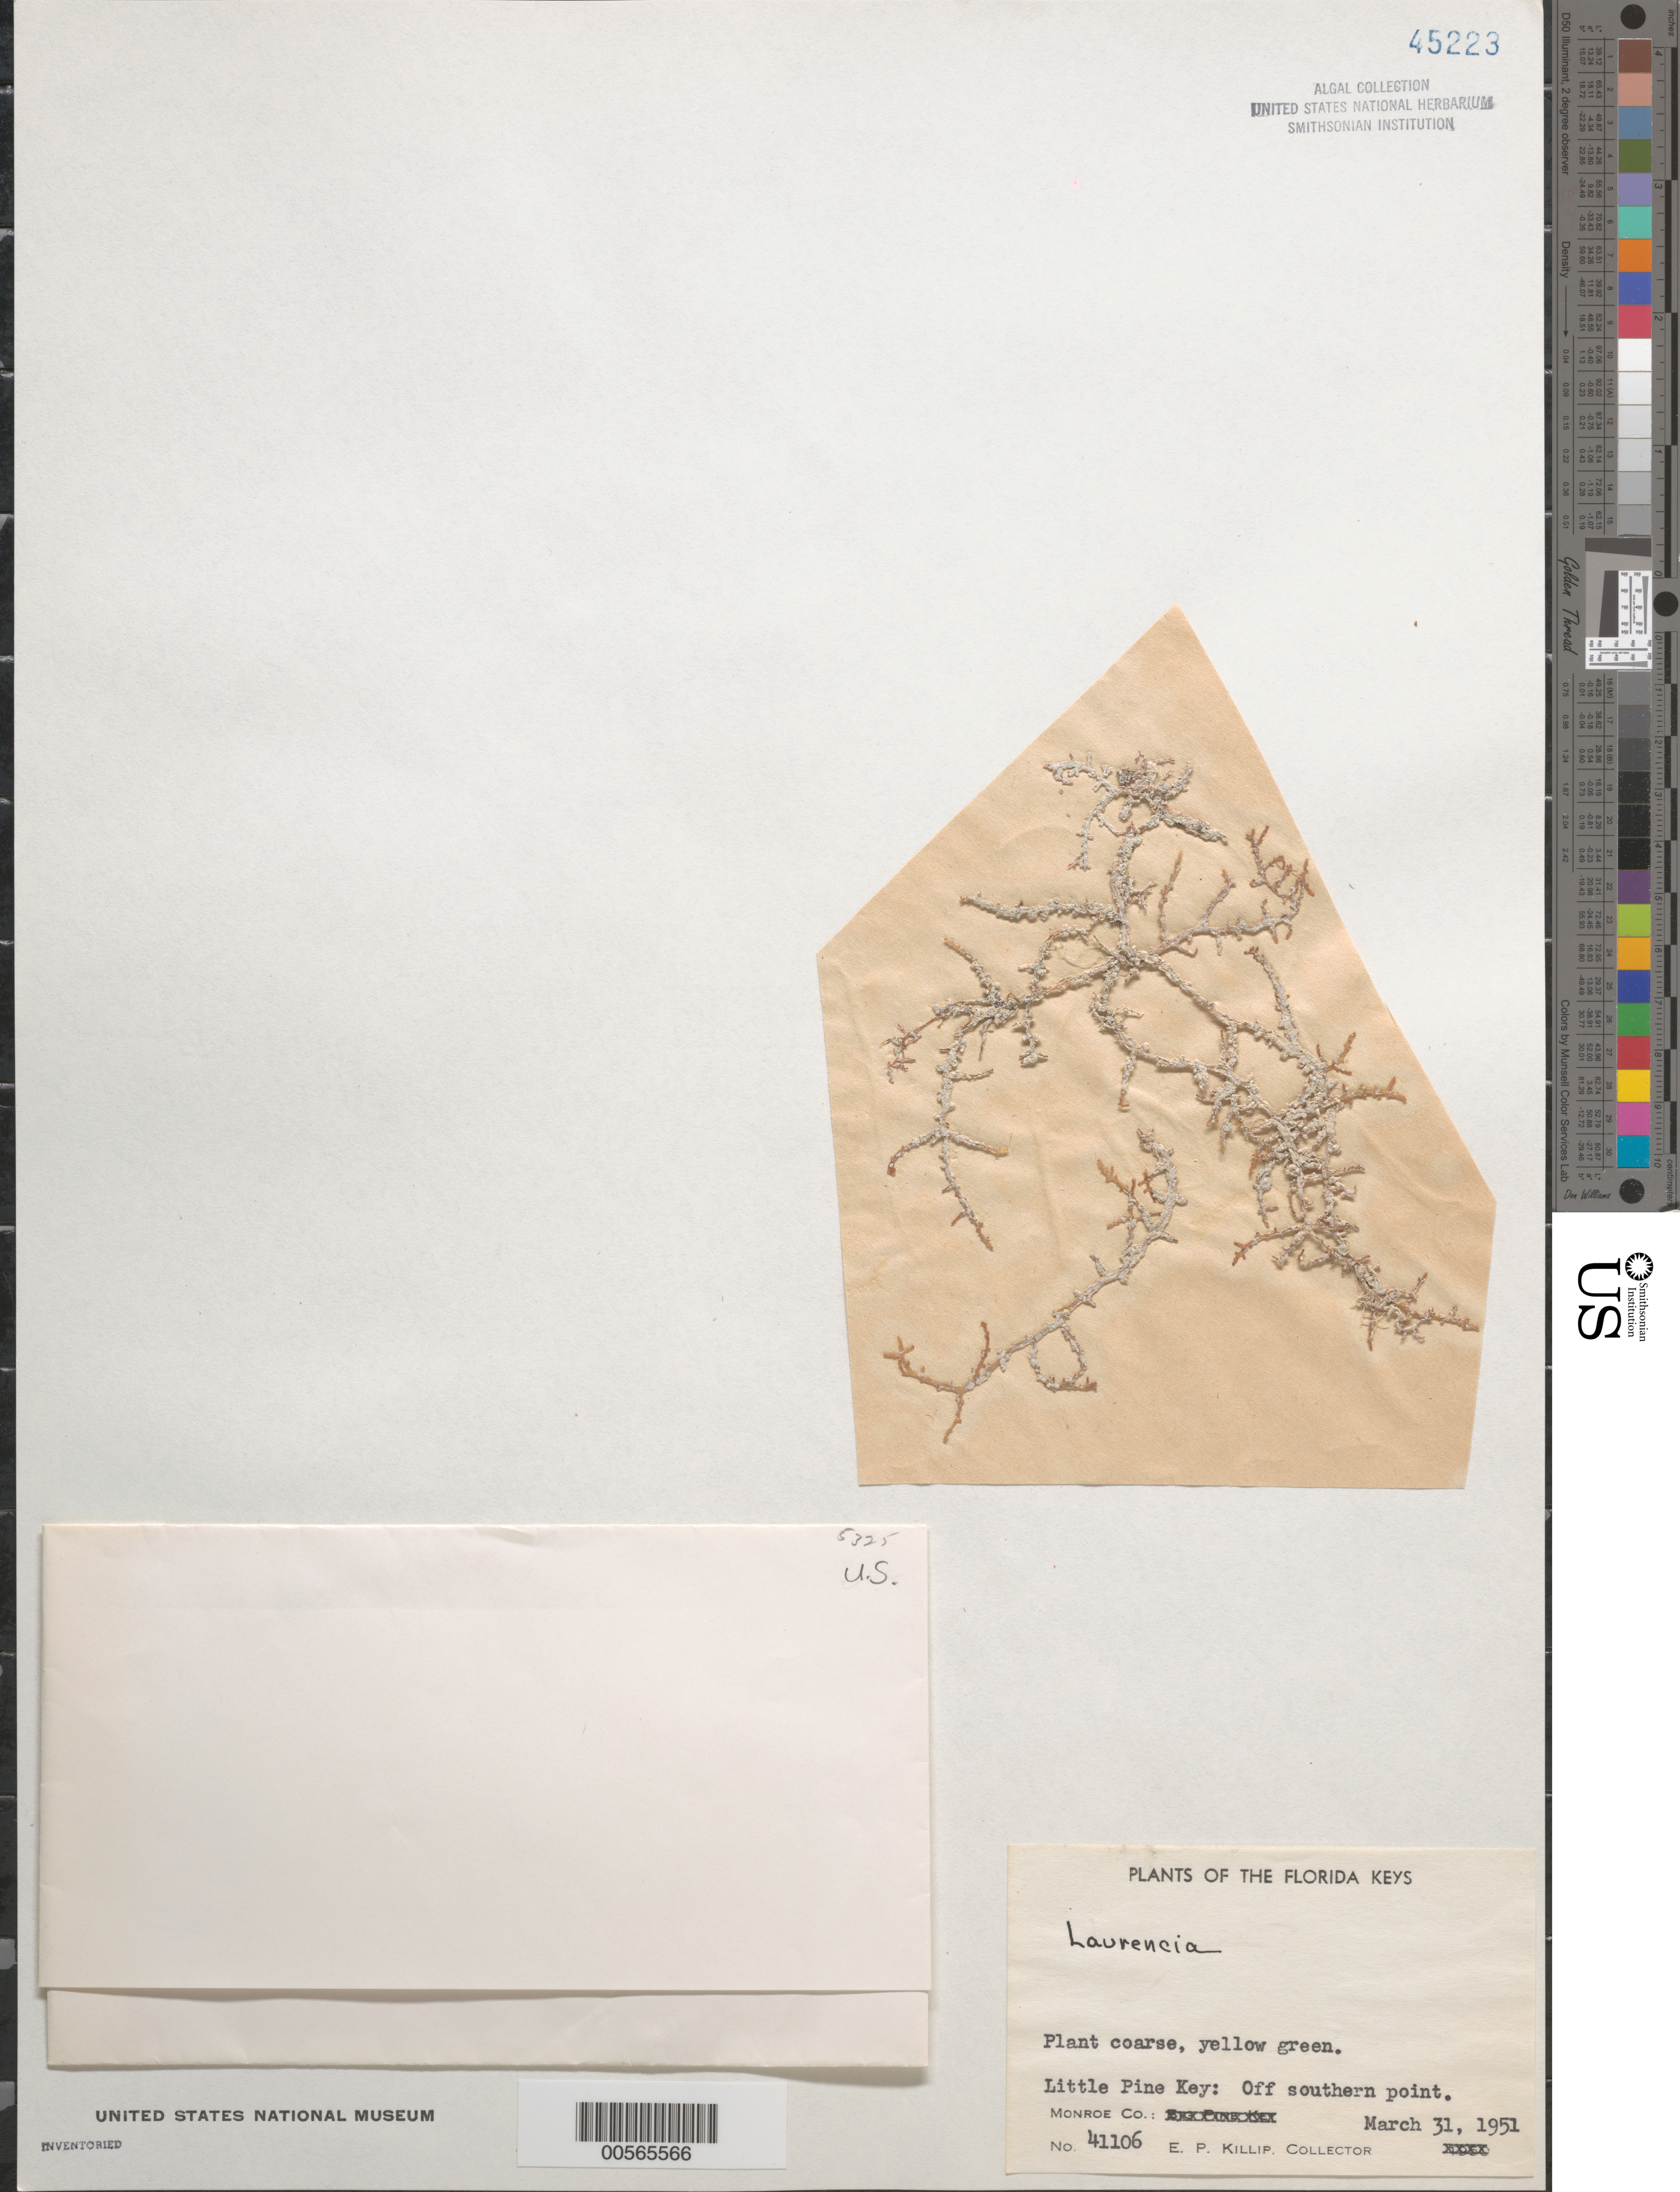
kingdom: Plantae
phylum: Rhodophyta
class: Florideophyceae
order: Ceramiales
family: Rhodomelaceae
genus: Laurencia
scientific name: Laurencia sp.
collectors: E. P. Killip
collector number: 41106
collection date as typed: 31 Mar 1951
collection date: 1951-03-31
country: United States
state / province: Florida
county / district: Monroe County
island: Florida Keys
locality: Off Little Pine Key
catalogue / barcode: US 45223